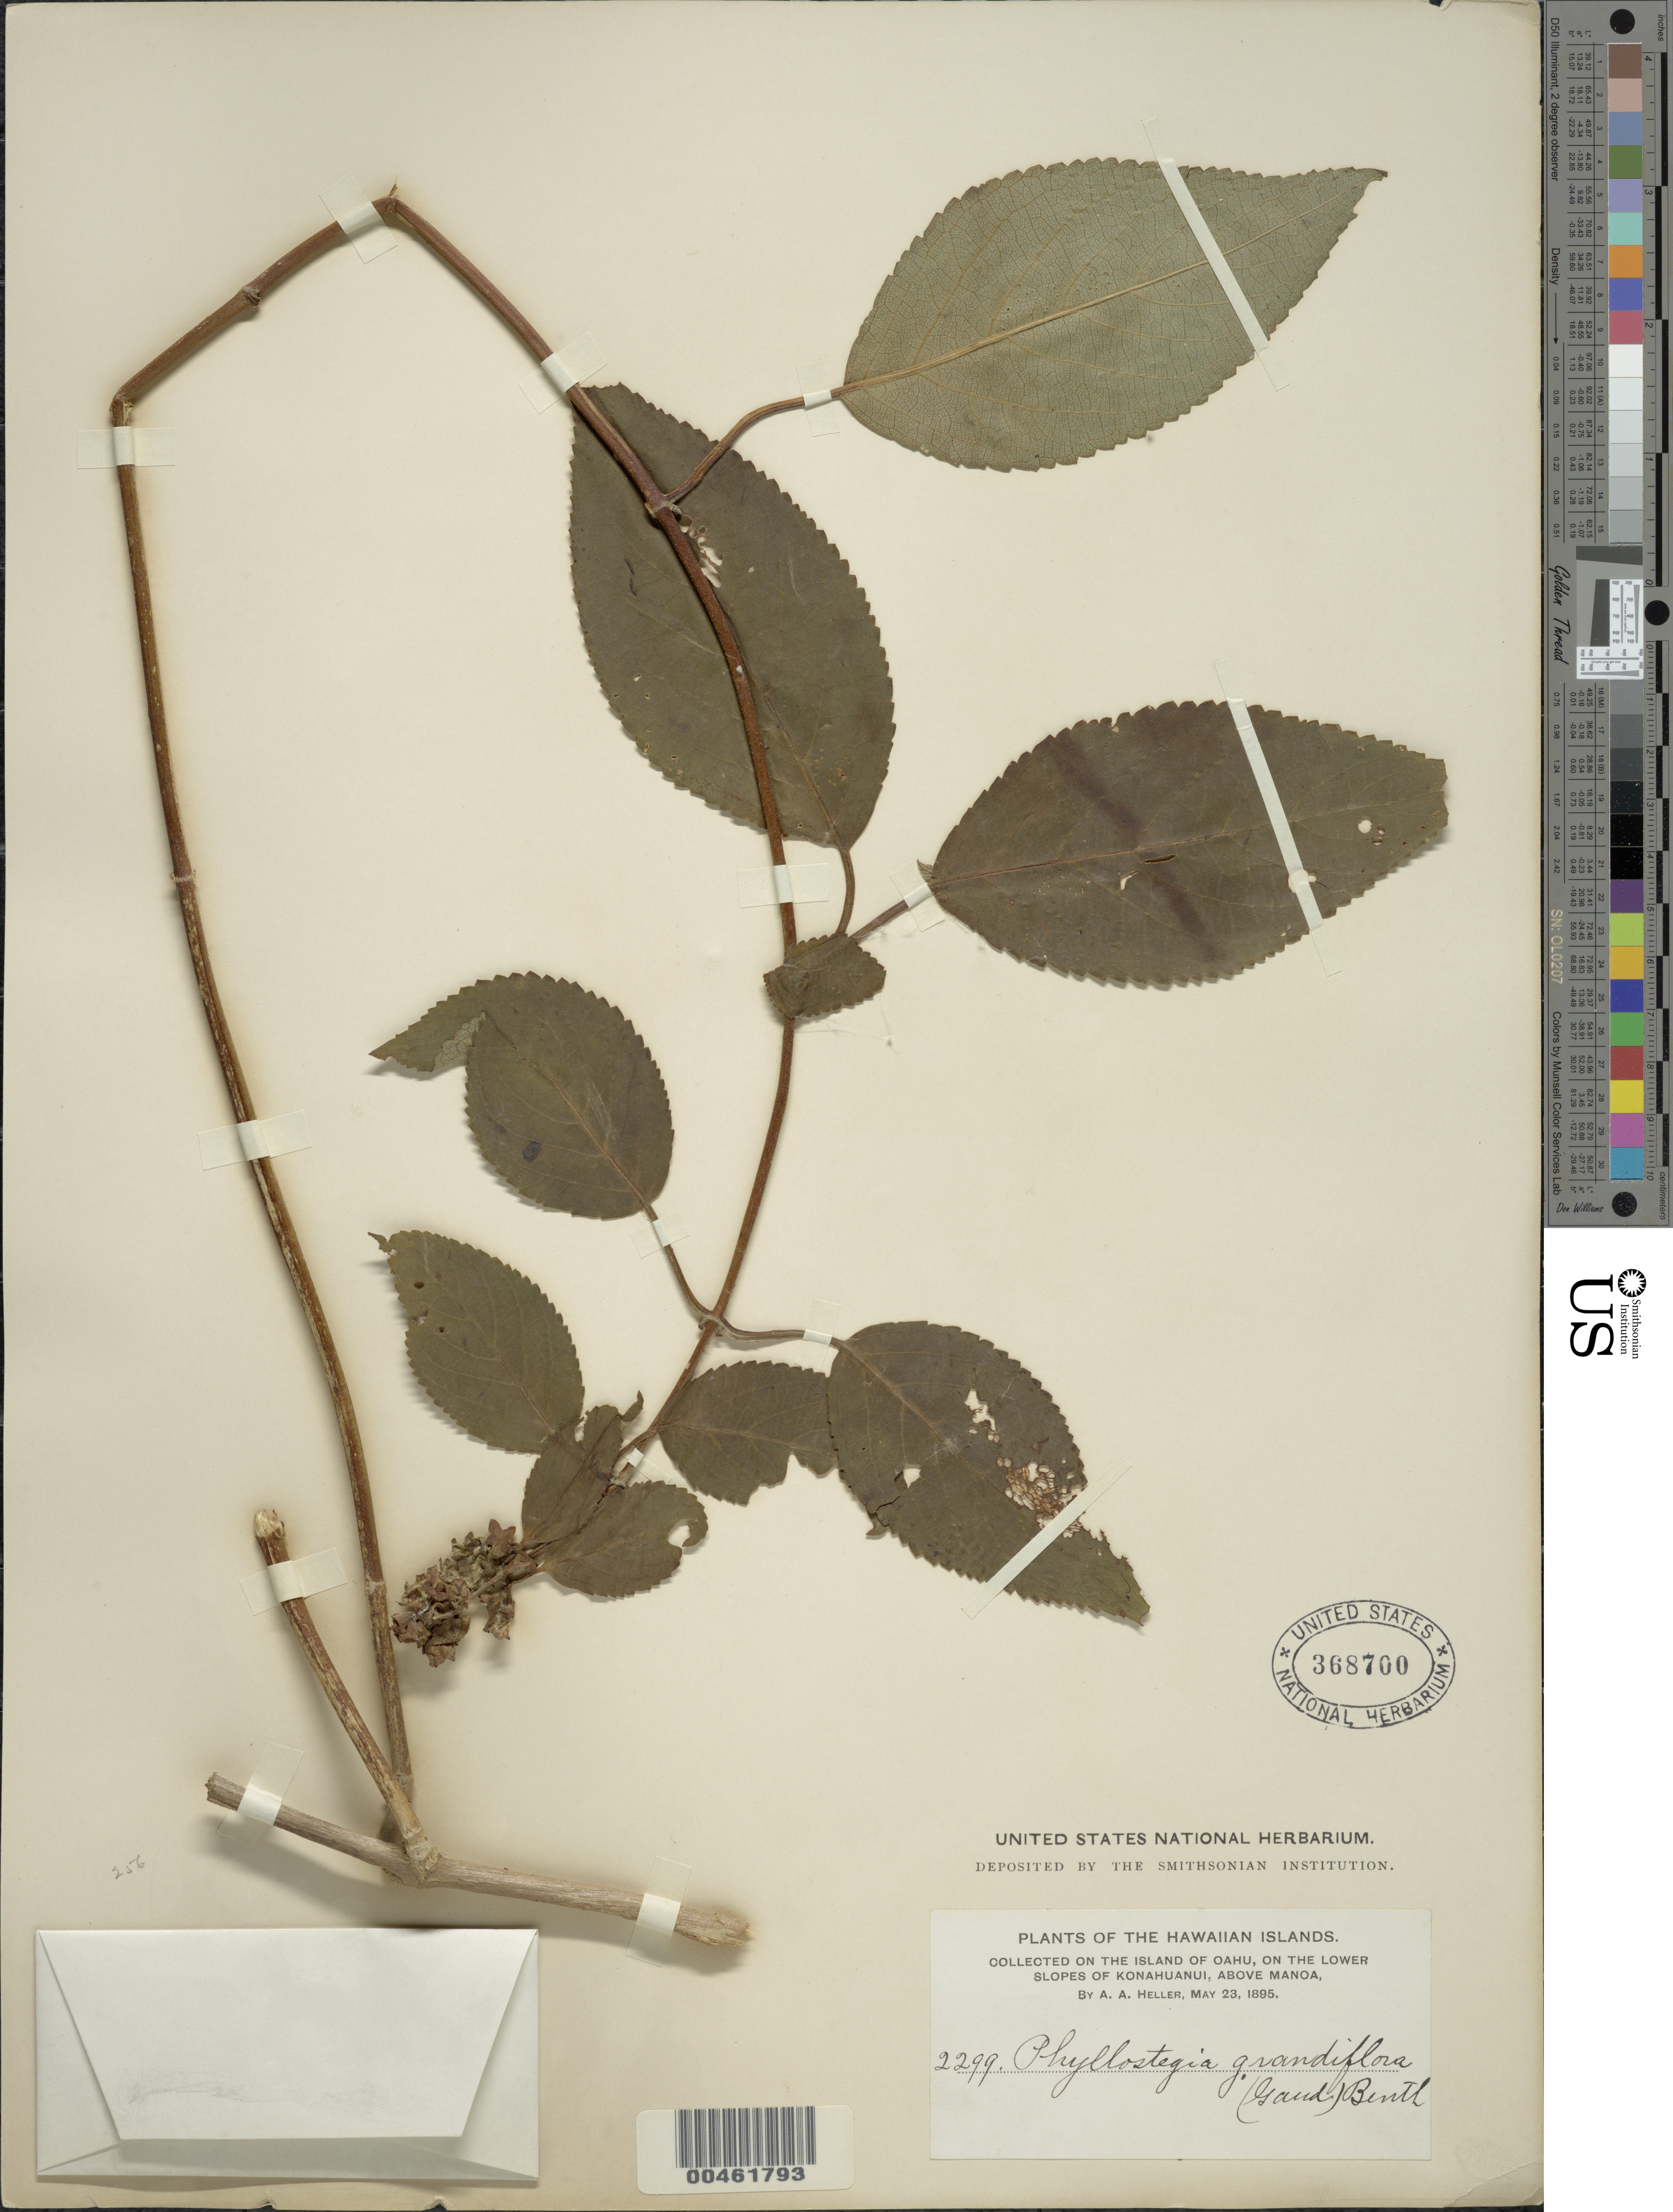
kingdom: Plantae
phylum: Tracheophyta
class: Magnoliopsida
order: Lamiales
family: Lamiaceae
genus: Phyllostegia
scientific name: Phyllostegia grandiflora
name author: (Gaudich.) Benth.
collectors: A. A. Heller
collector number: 2299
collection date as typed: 23 May 1895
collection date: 1895-05-23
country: United States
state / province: Hawaii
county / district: Honolulu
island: Oahu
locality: On the lower slopes of Konahuanui, above Manoa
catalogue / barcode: US 368700